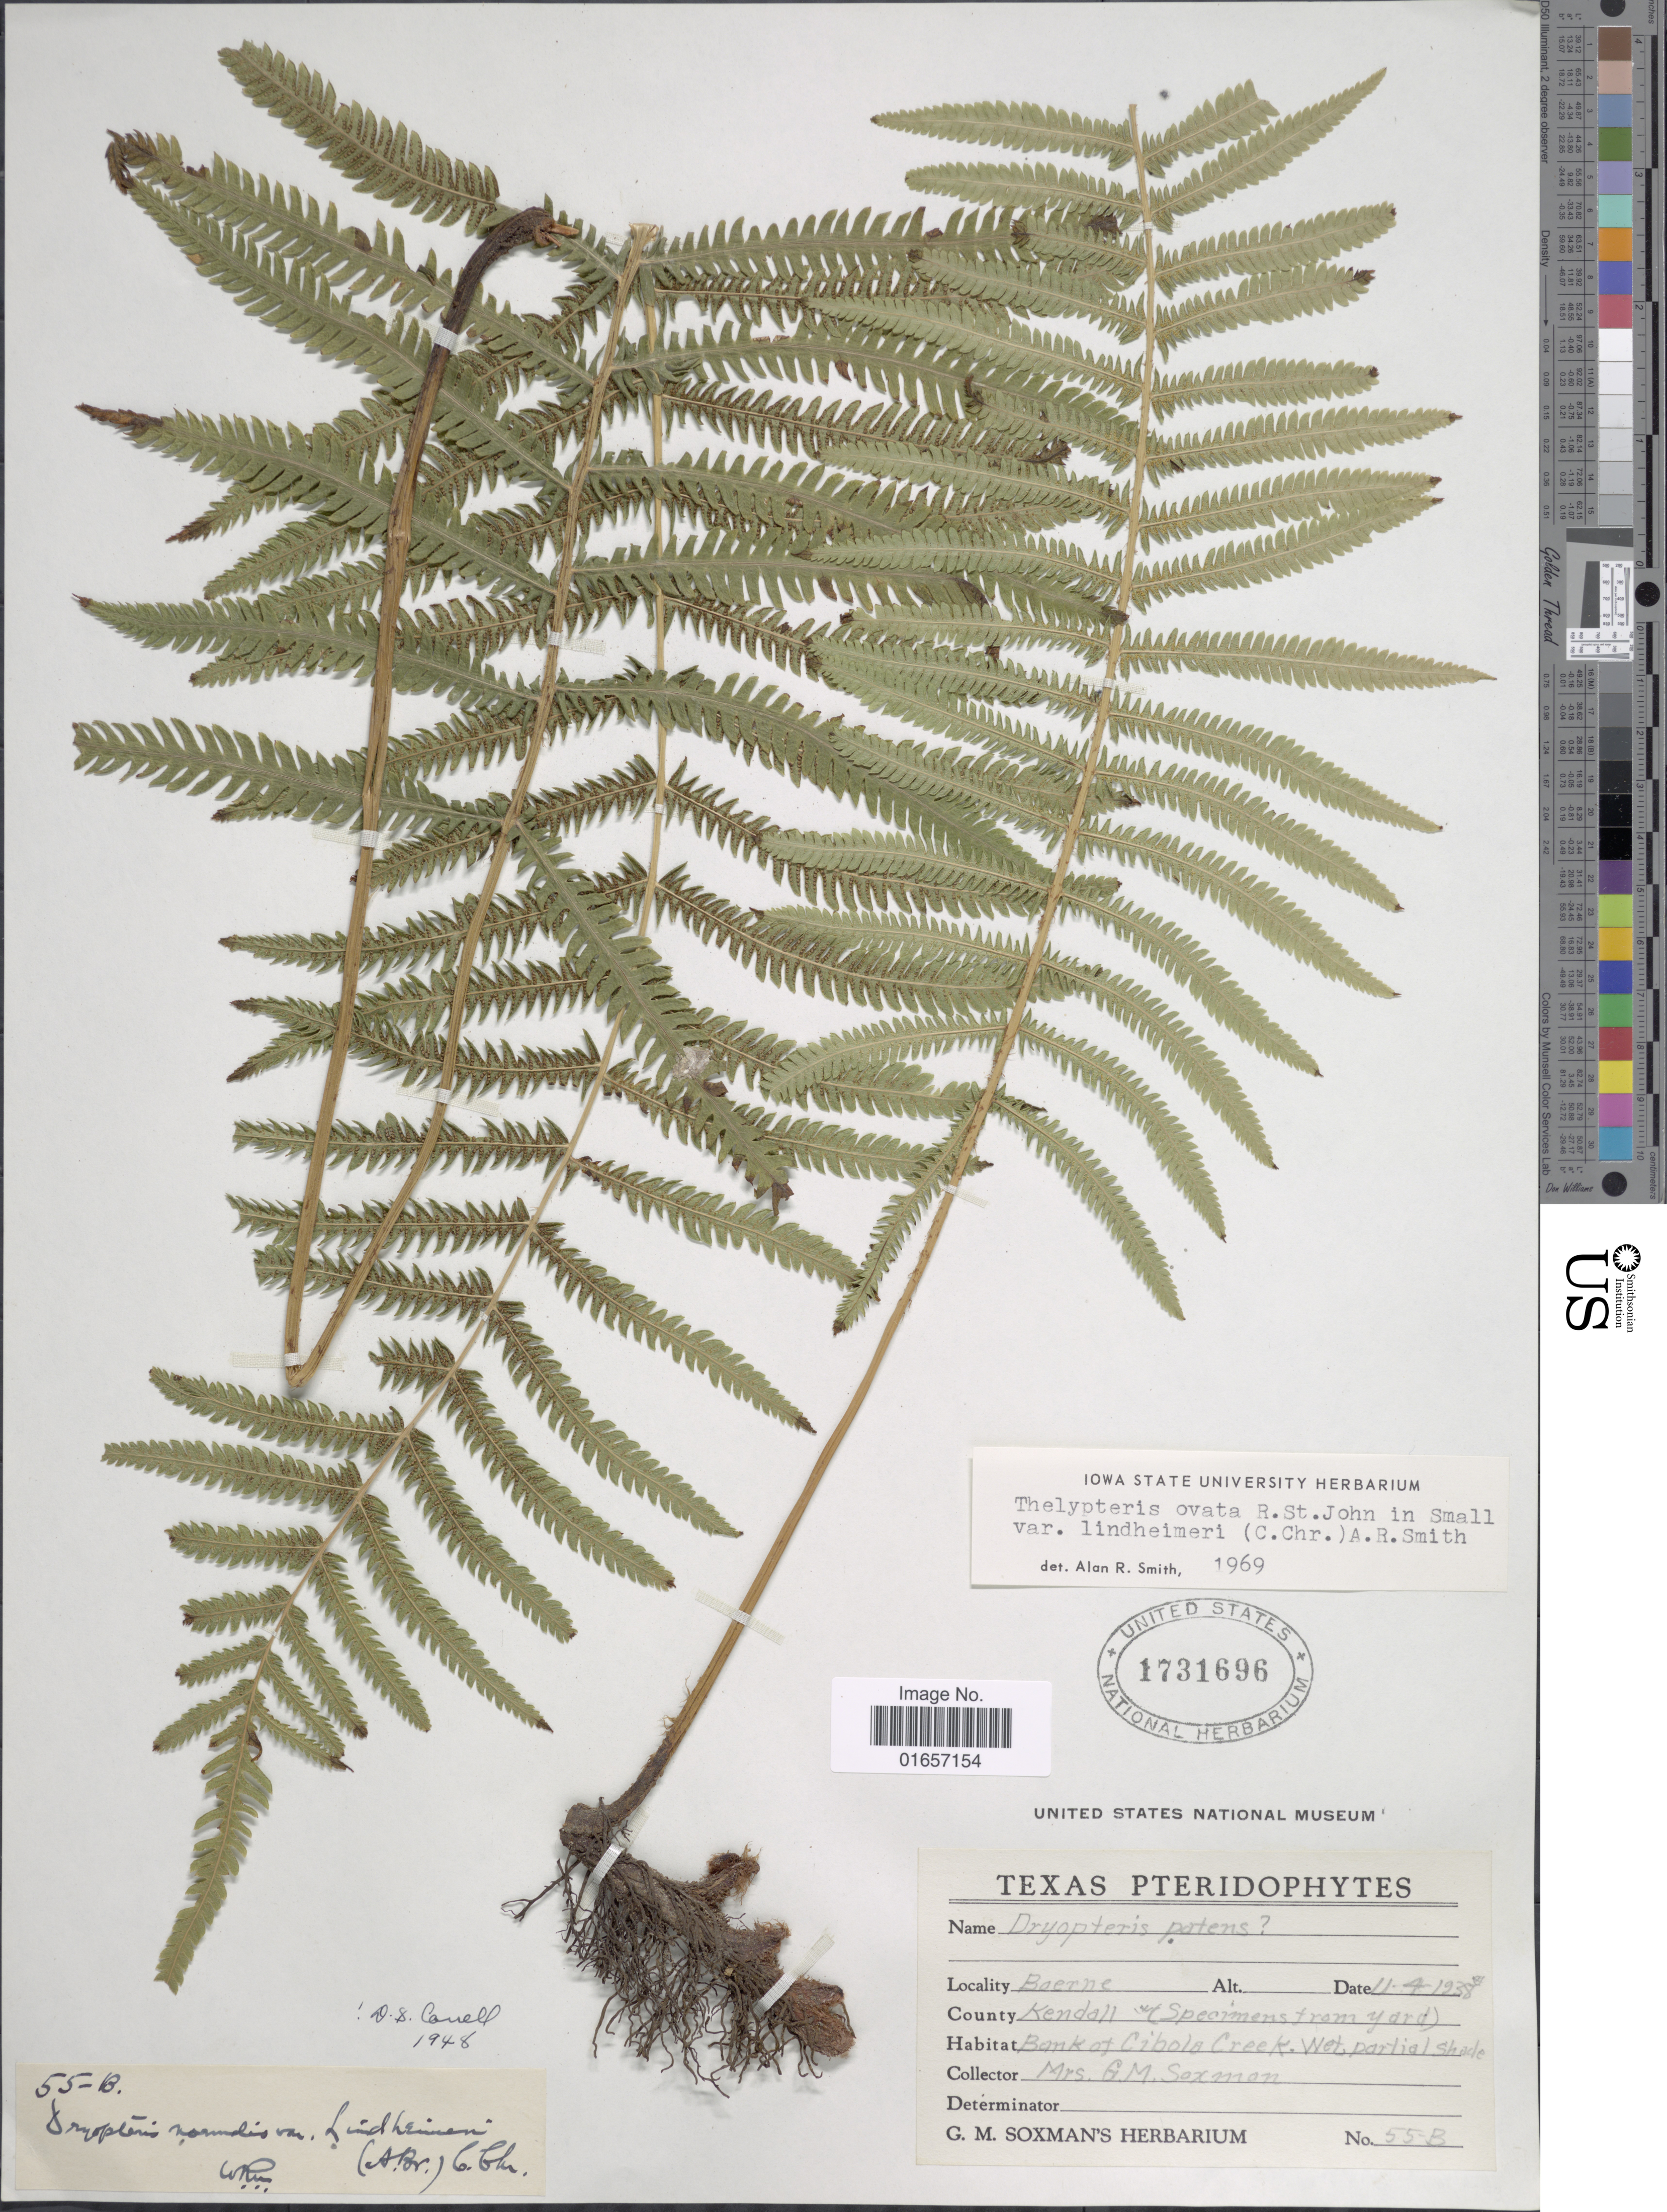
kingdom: Plantae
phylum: Tracheophyta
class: Polypodiopsida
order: Polypodiales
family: Thelypteridaceae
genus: Christella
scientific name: Christella ovata var. lindheimari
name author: (C. Chr.) A.R. Sm.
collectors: G. Soxman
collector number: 55 B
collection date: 1938-04-11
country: United States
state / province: Texas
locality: Baerne, Kendall (Specimens from yard)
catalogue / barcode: US 1731696